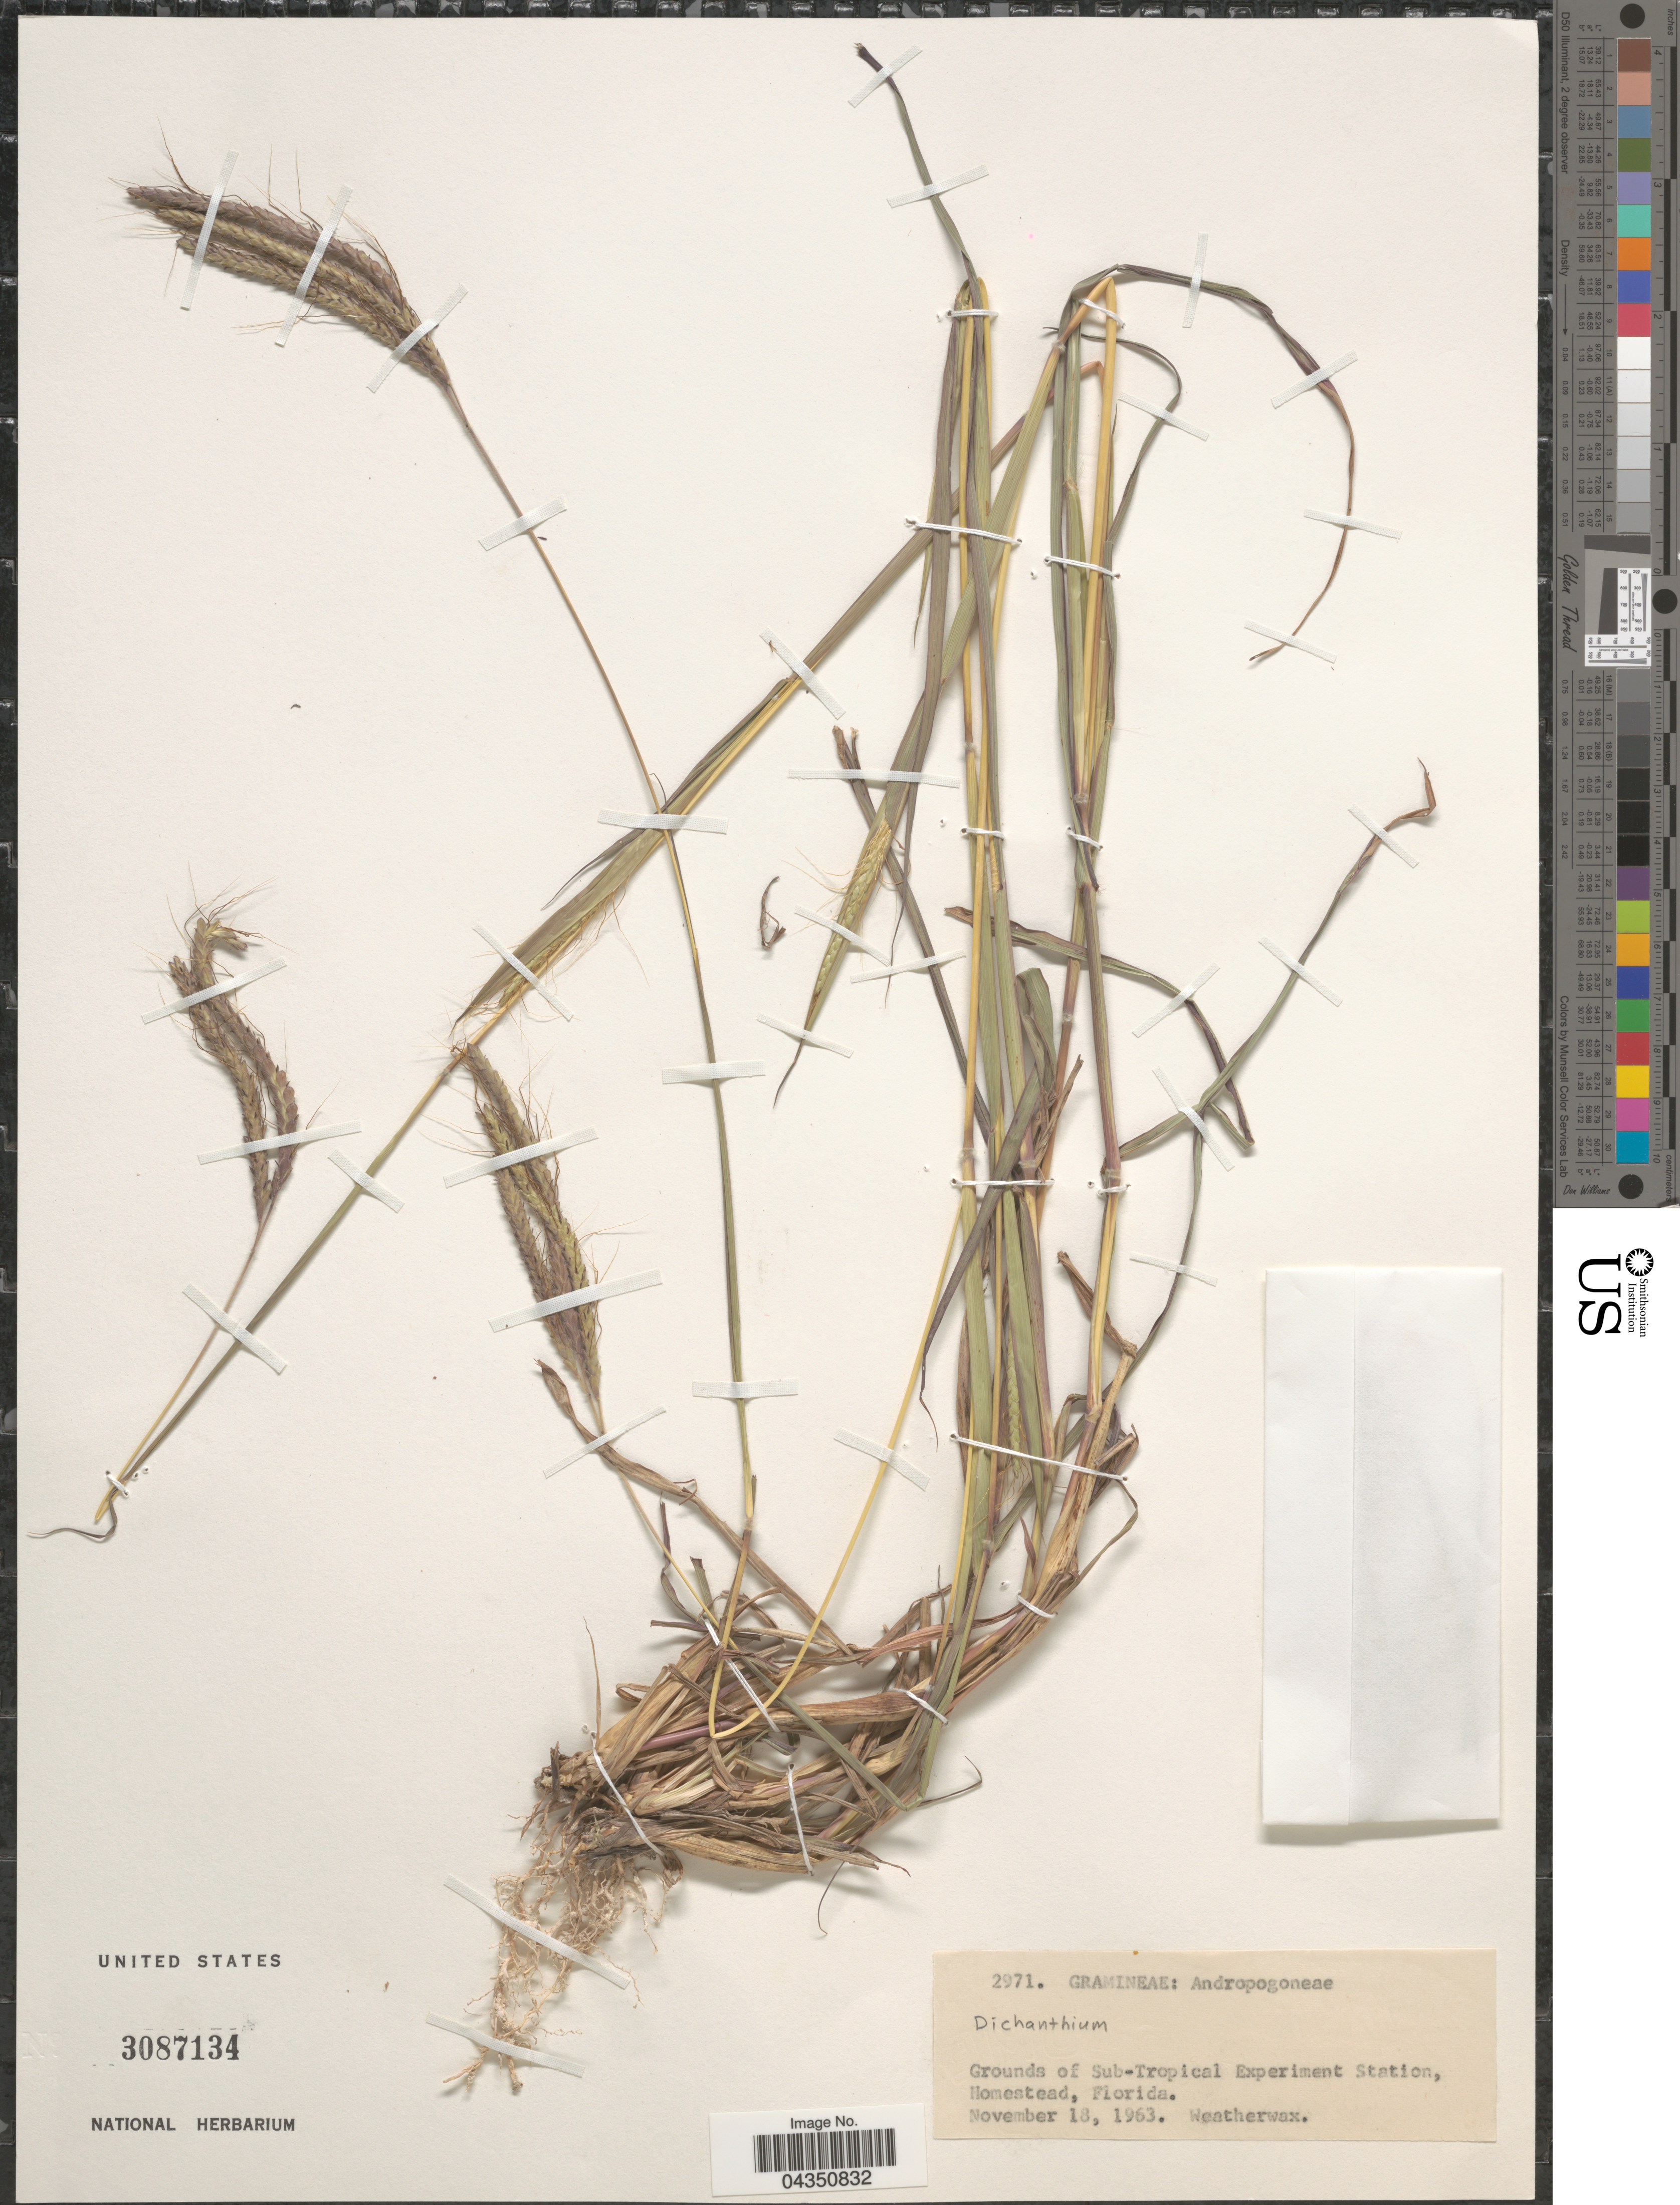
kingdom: Plantae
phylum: Tracheophyta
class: Liliopsida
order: Poales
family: Poaceae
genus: Dichanthium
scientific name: Dichanthium sp.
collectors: -. Weatherwax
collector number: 2971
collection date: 1963-11-18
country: United States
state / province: Florida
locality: Grounds of Sub-Tropical Experiment Station, Homestead.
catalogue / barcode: US 3087134